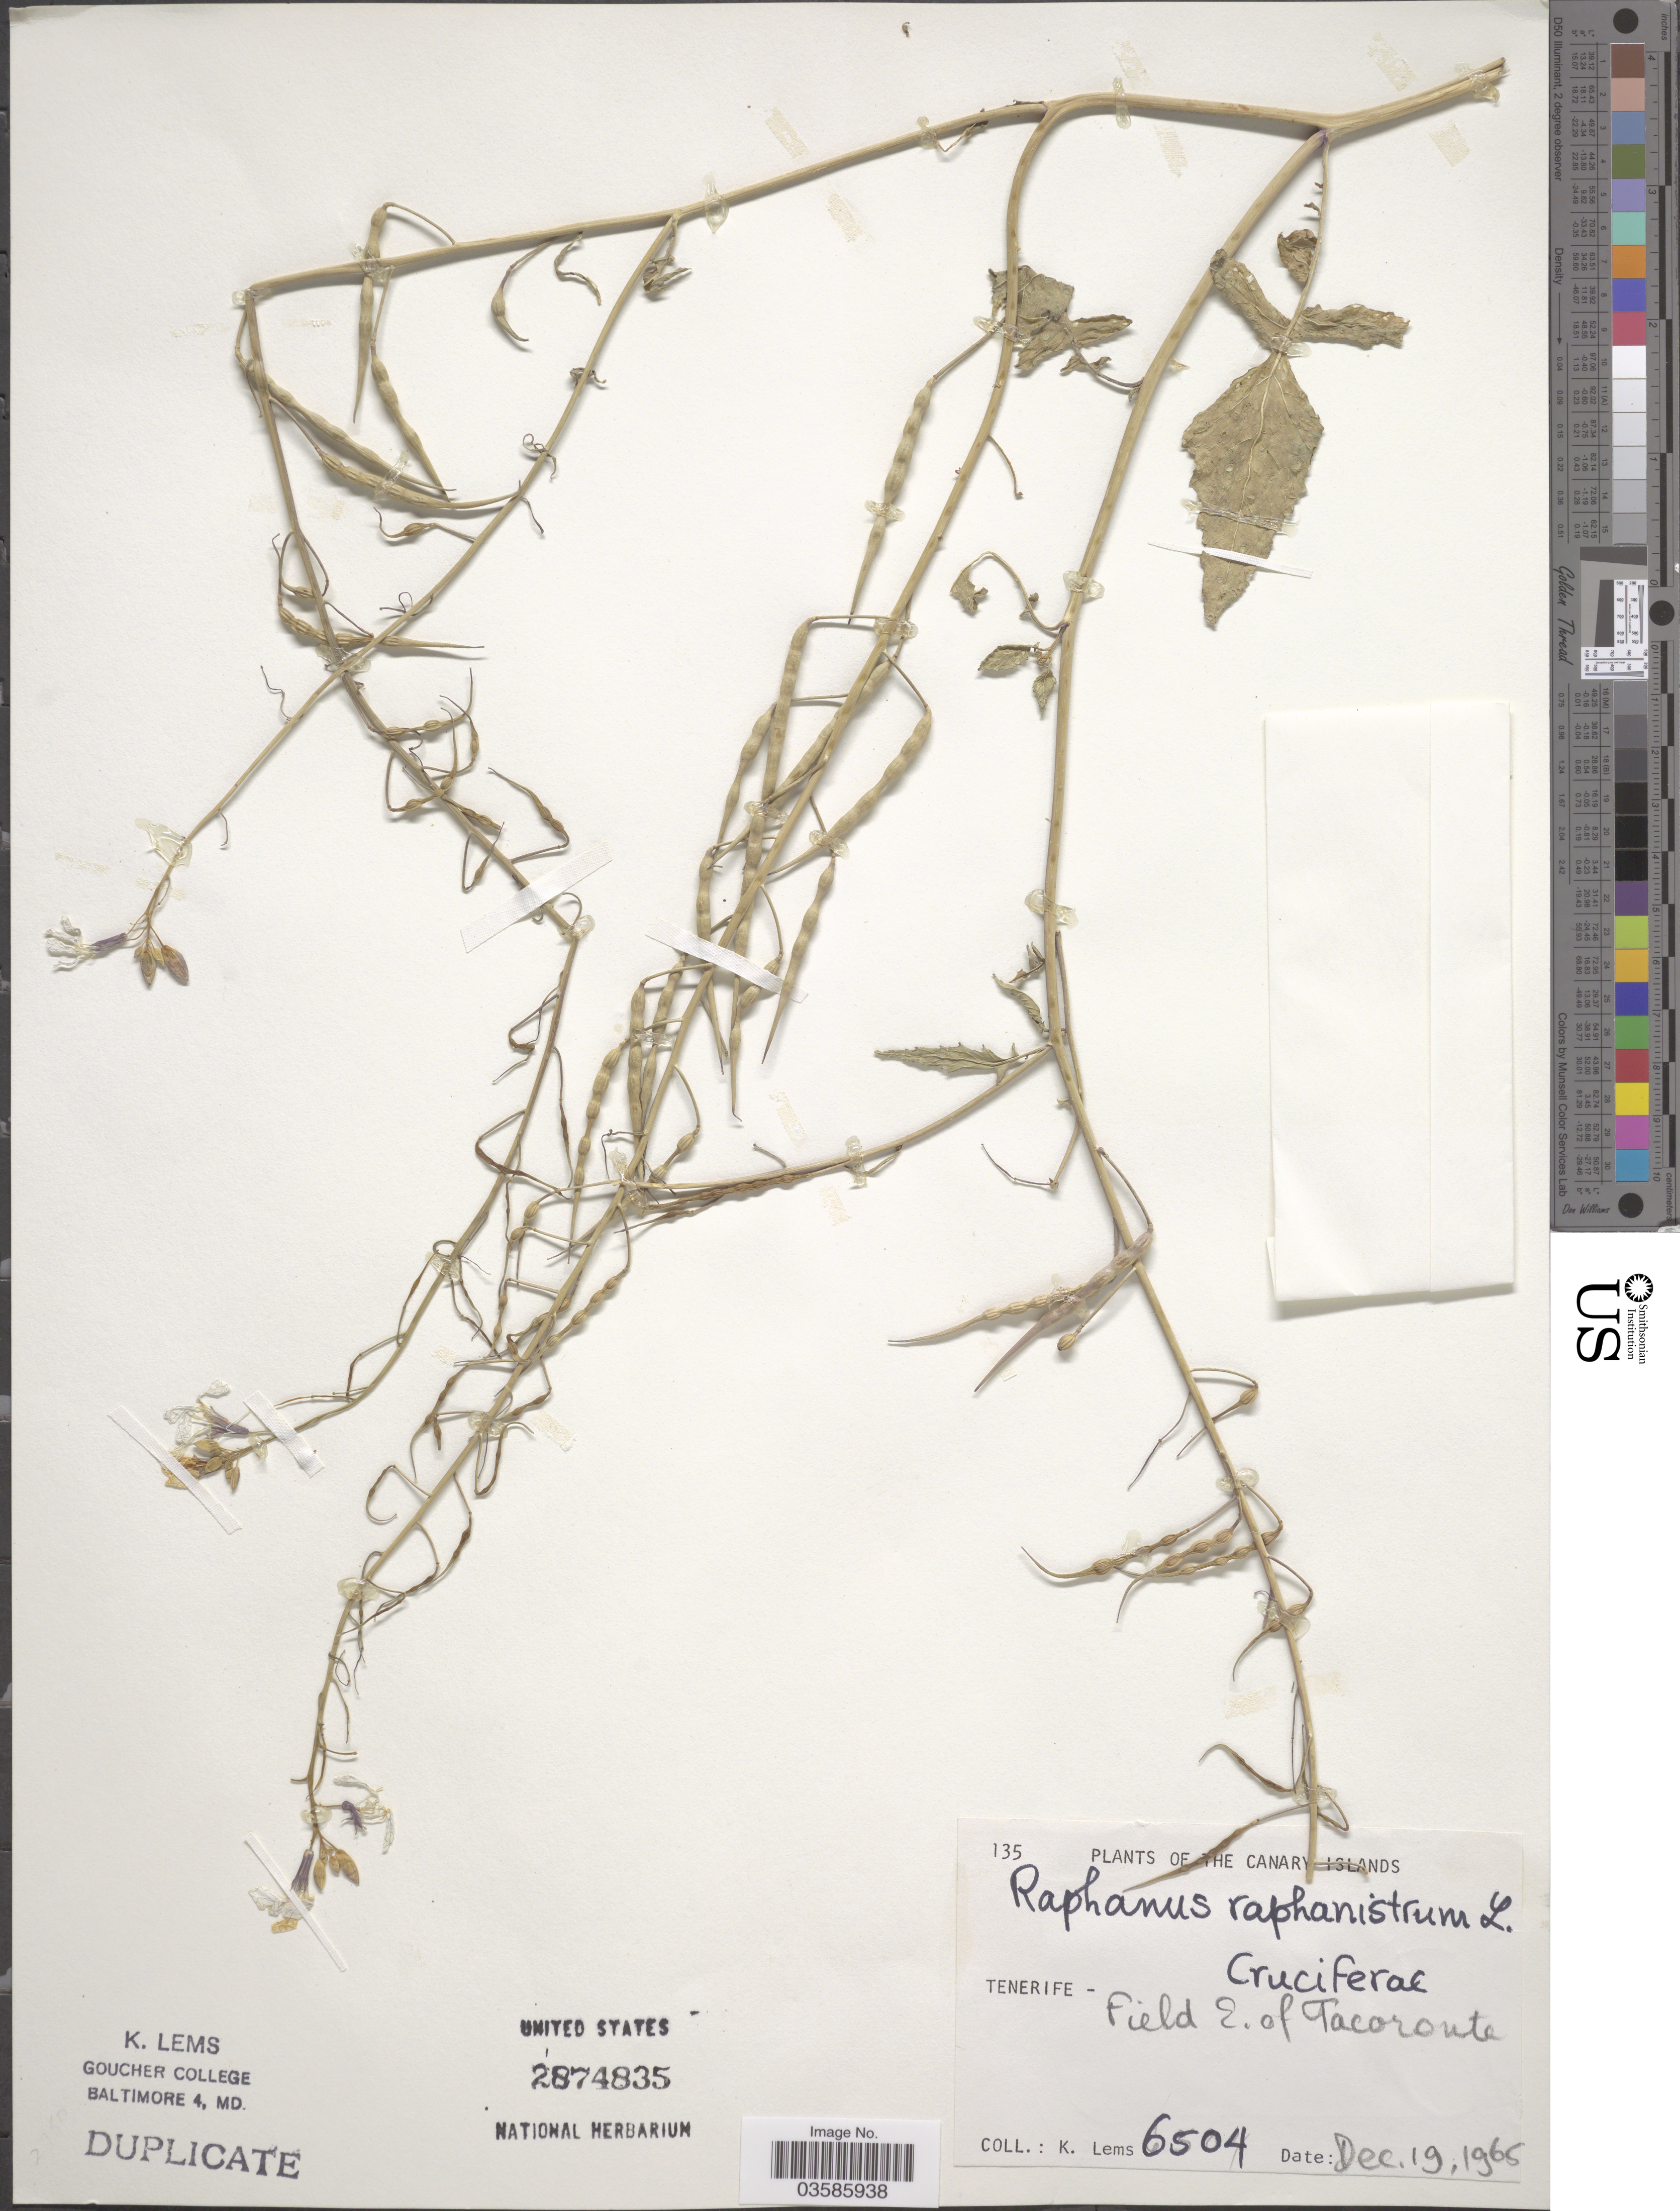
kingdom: Plantae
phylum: Tracheophyta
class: Magnoliopsida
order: Brassicales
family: Brassicaceae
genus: Raphanus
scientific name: Raphanus raphanistrum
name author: L.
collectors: K. Lems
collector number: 6504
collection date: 1965-12-19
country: Spain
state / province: Canarias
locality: The Canary Island. Tenerife- Field E. of Tacoronte.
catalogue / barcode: US 2874835